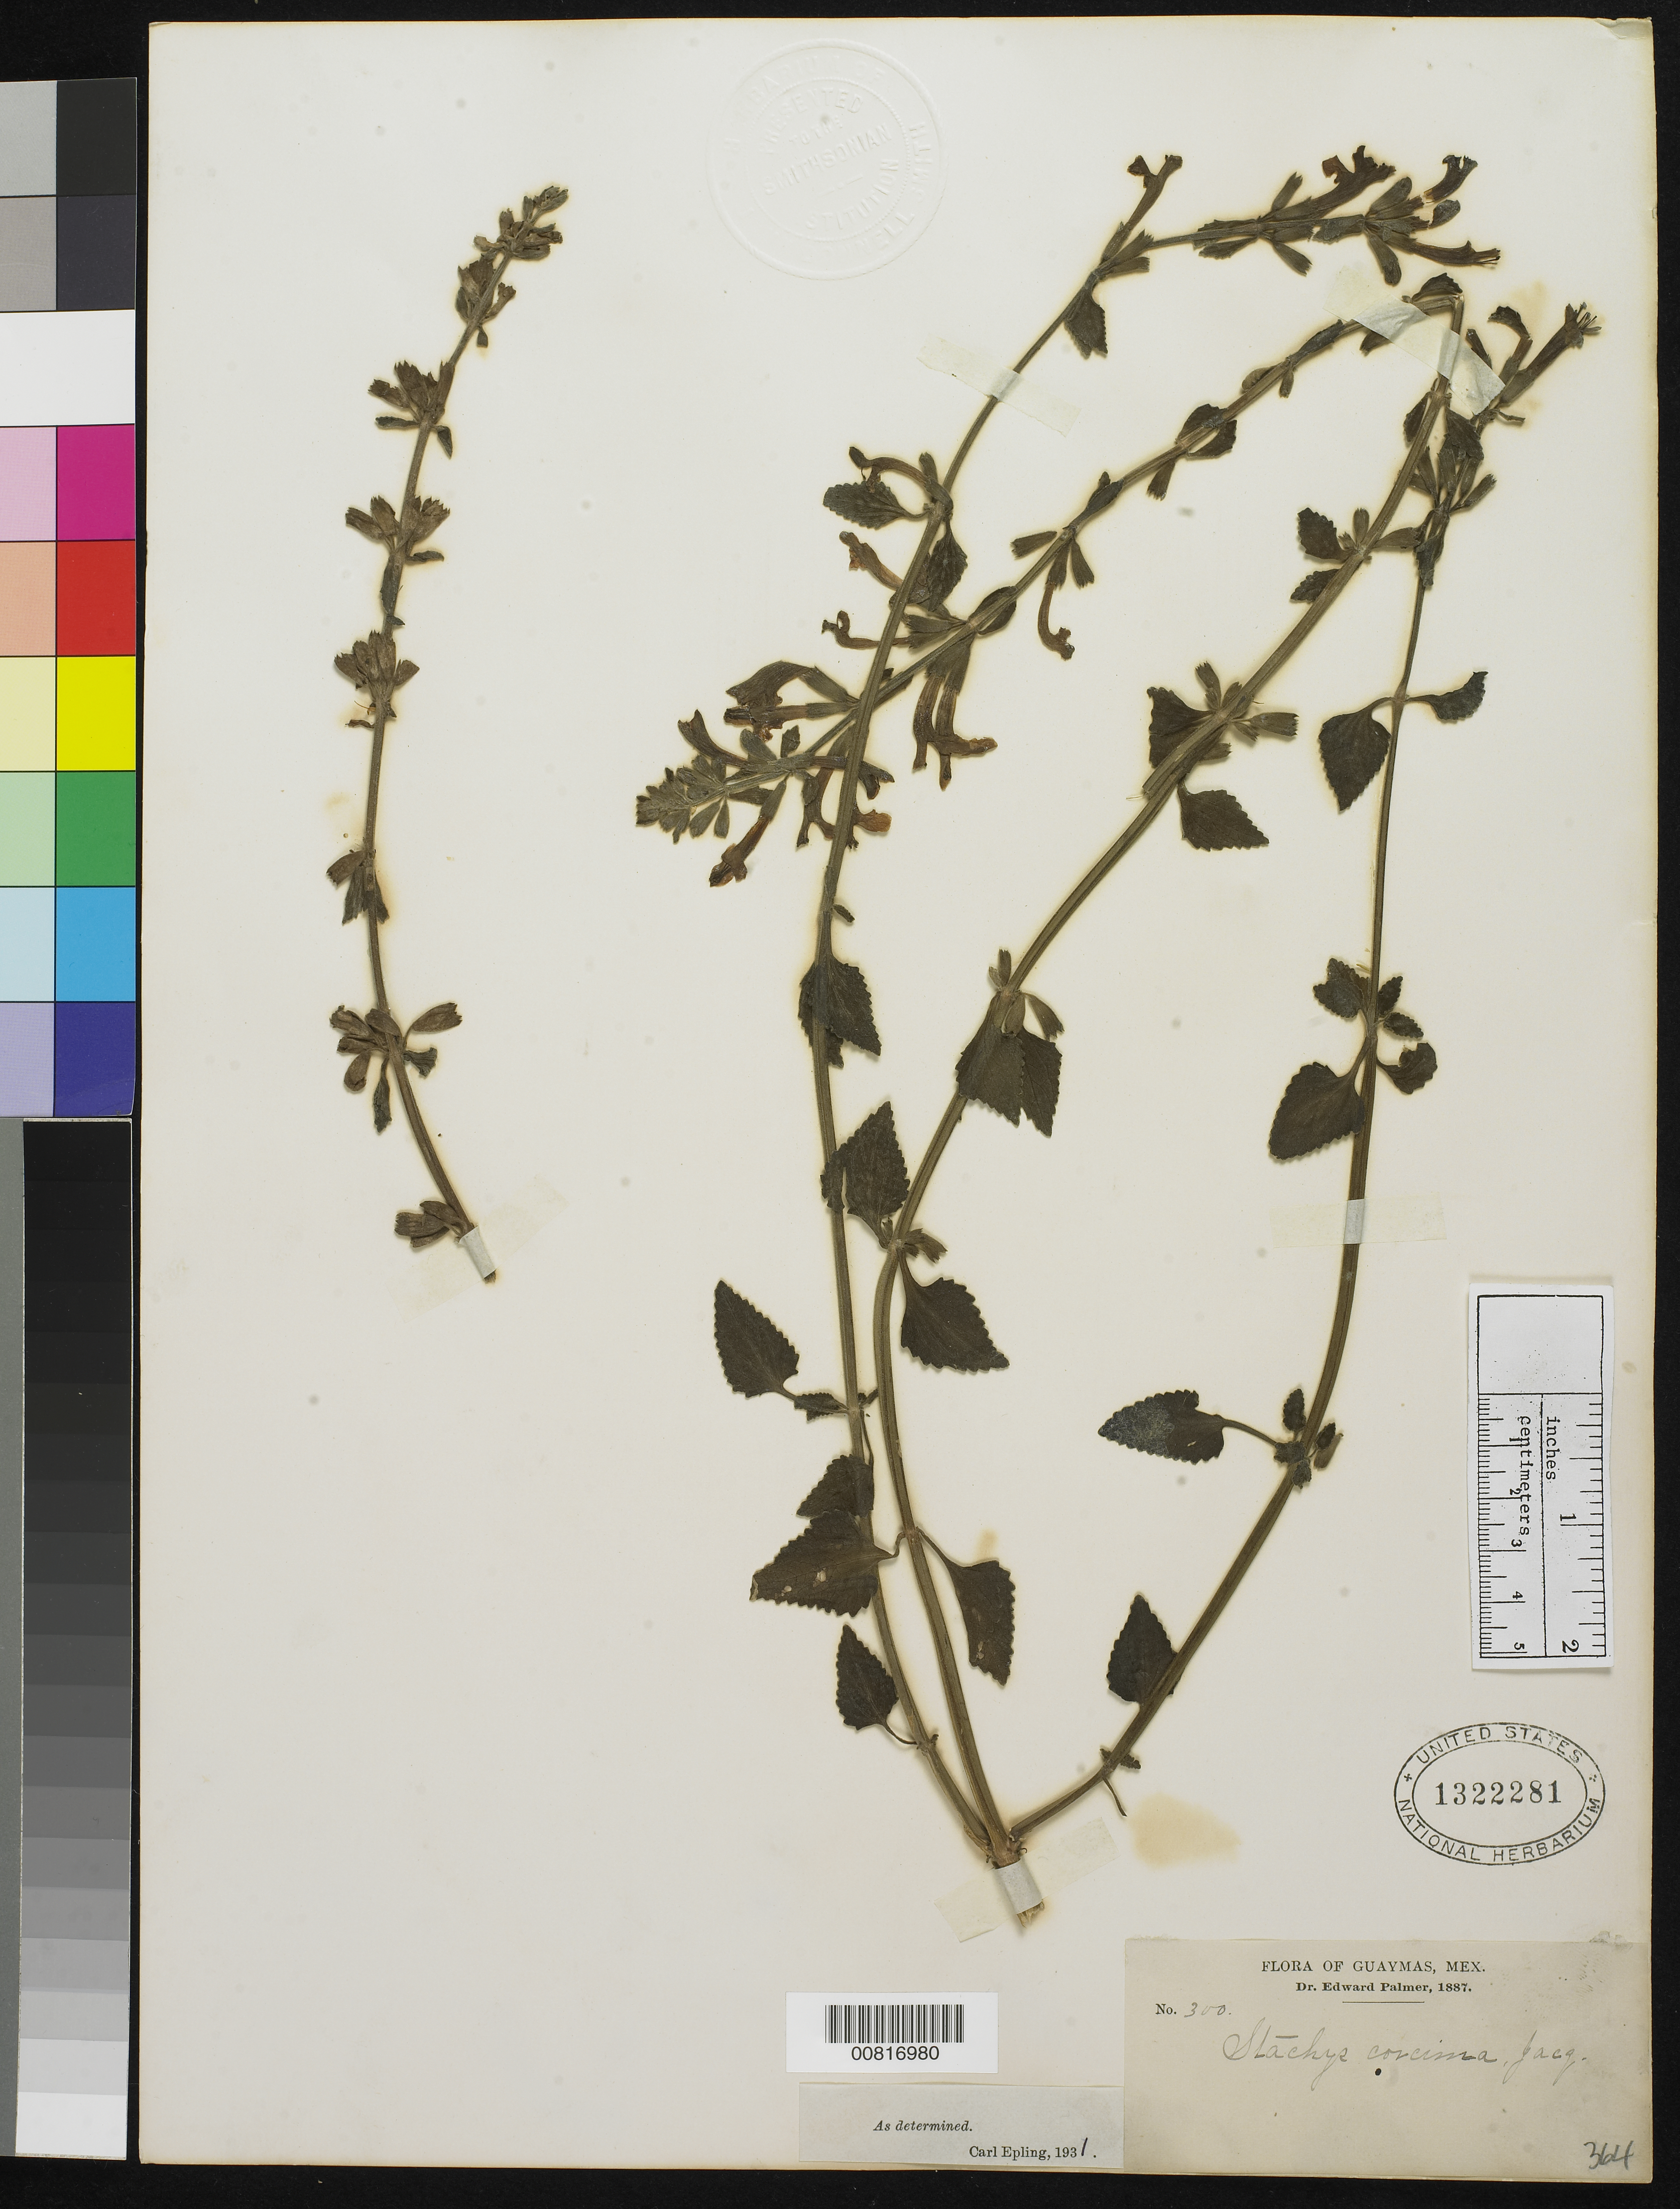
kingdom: Plantae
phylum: Tracheophyta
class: Magnoliopsida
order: Lamiales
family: Lamiaceae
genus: Stachys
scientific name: Stachys coccinea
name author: Ortega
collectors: E. Palmer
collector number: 300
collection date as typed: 1887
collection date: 1887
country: Mexico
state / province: Sonora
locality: Guaymas, Sonora.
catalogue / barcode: US 1322281